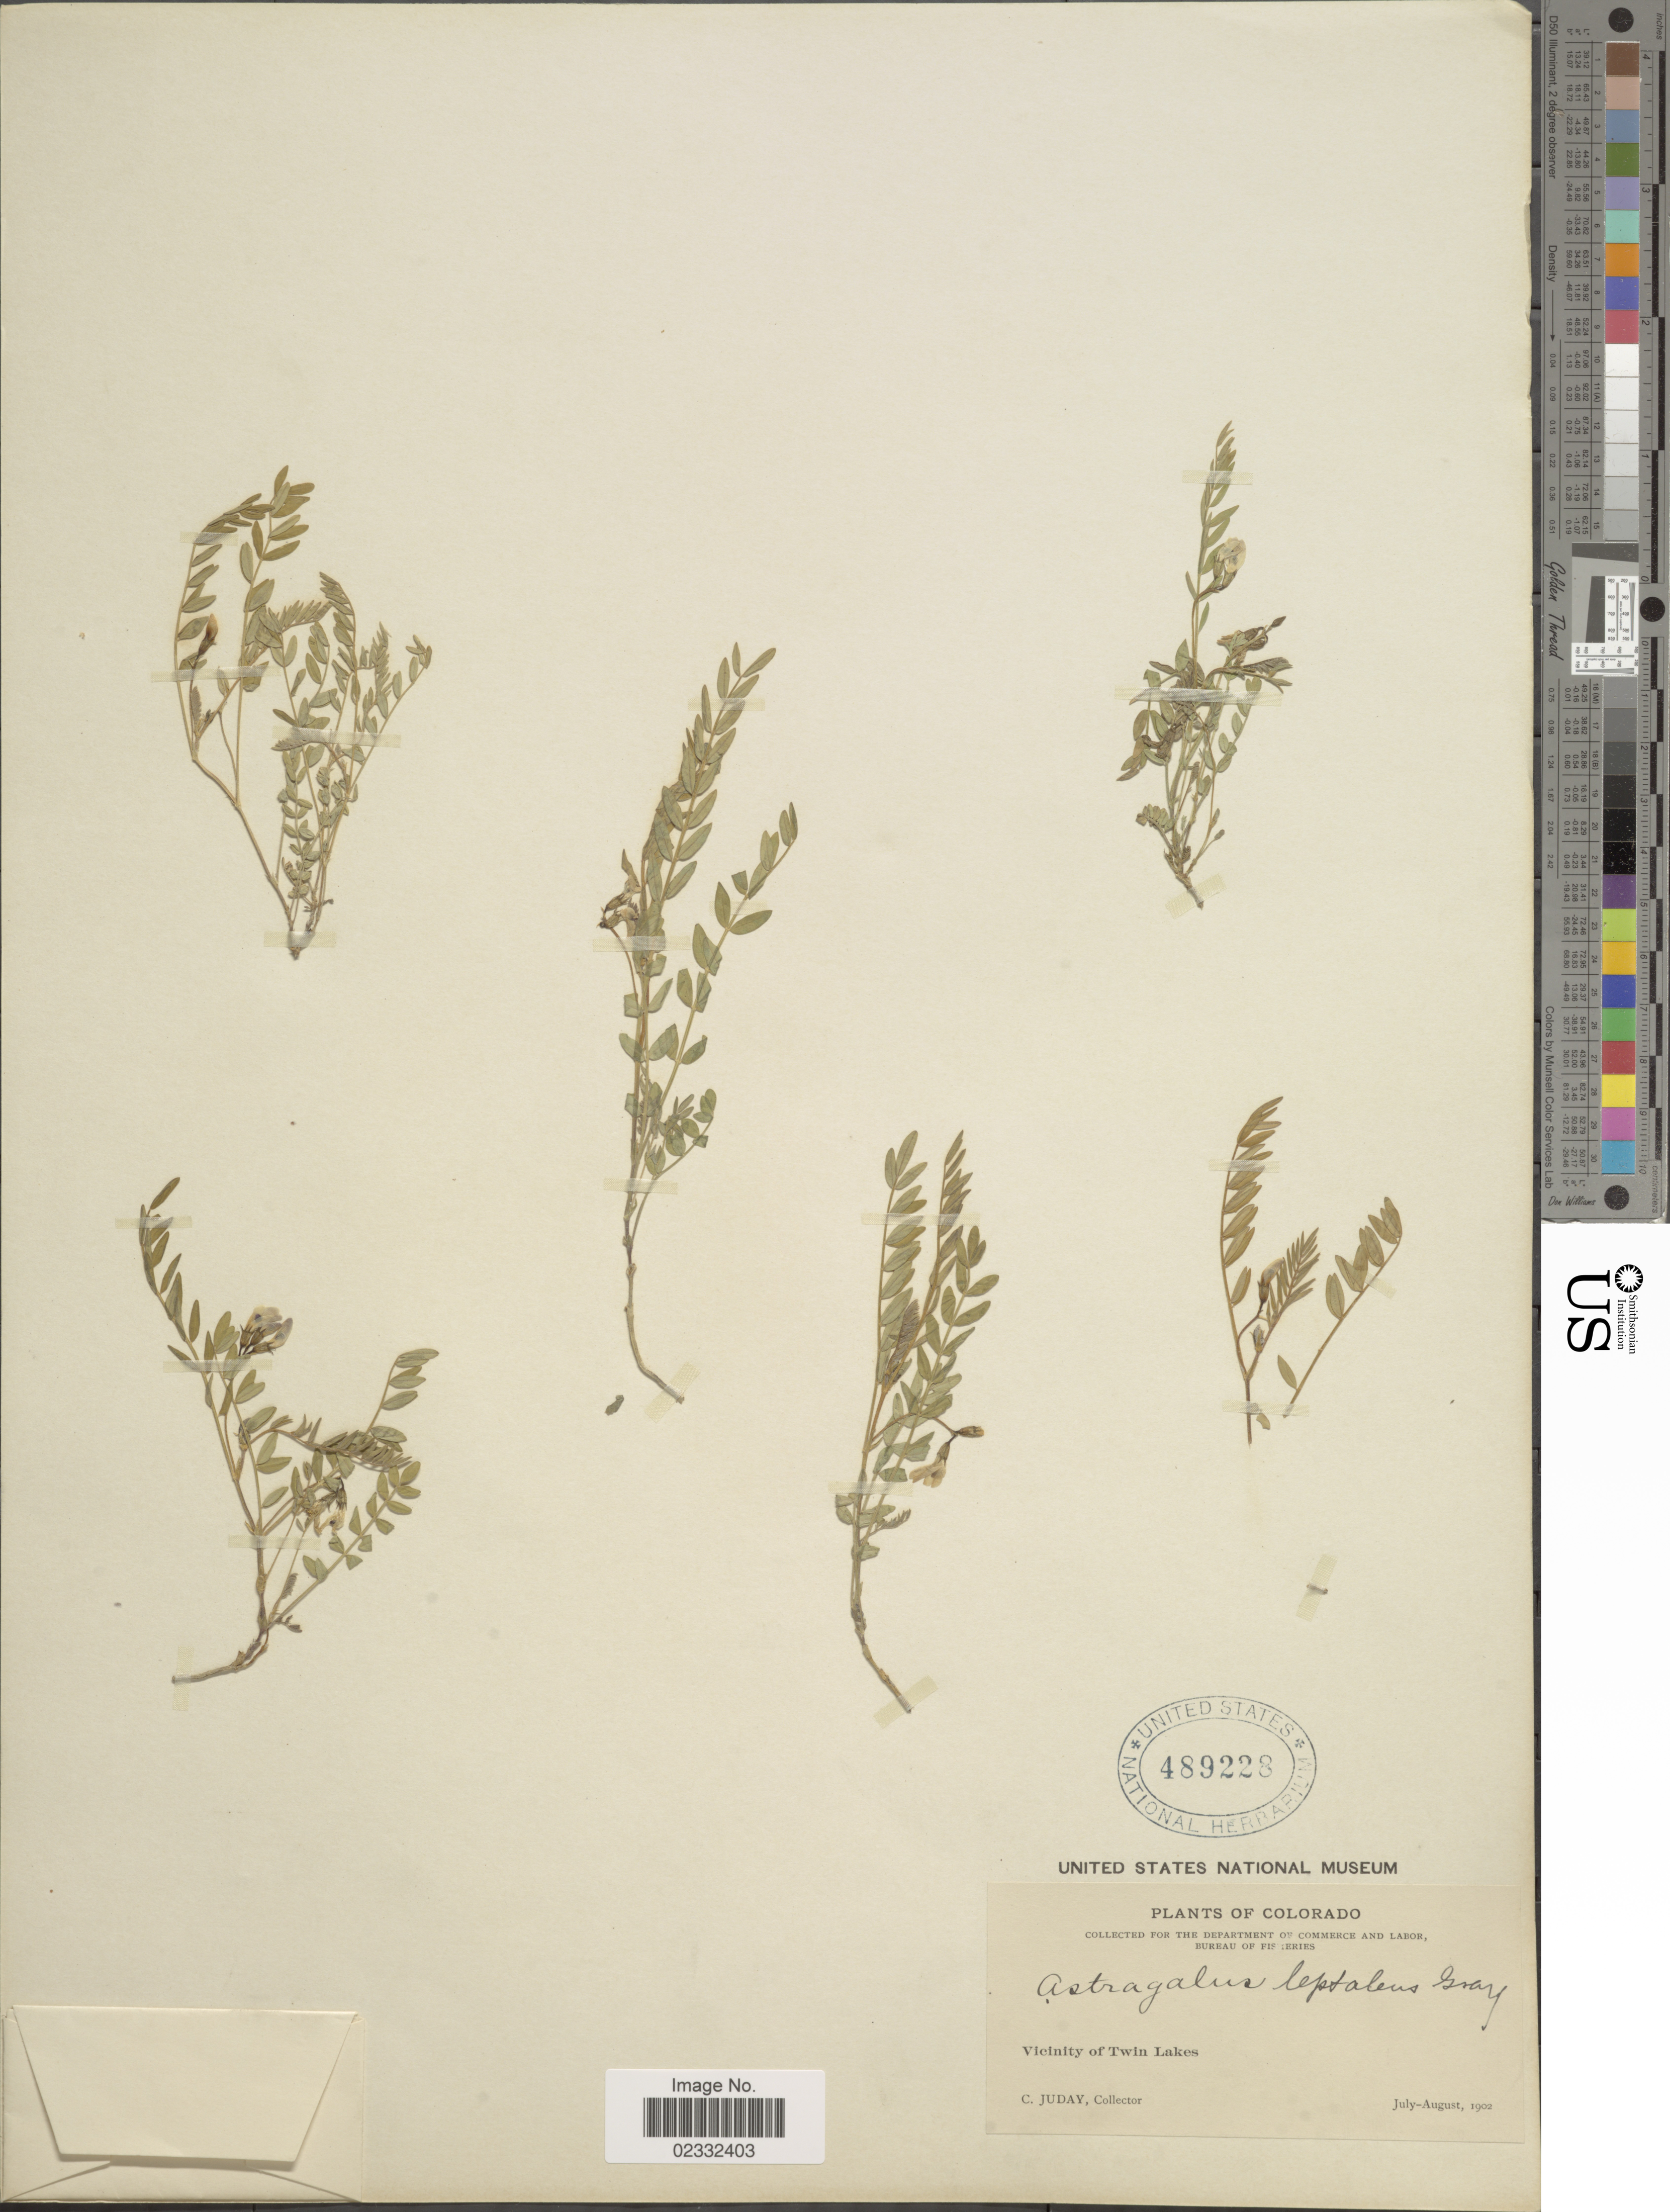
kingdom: Plantae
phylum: Tracheophyta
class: Magnoliopsida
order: Fabales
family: Fabaceae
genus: Astragalus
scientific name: Astragalus leptaleus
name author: A. Gray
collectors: C. Juday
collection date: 1902-07/1902-08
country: United States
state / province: Colorado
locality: Colorado, Vicinity of Twin Lakes.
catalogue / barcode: US 489228